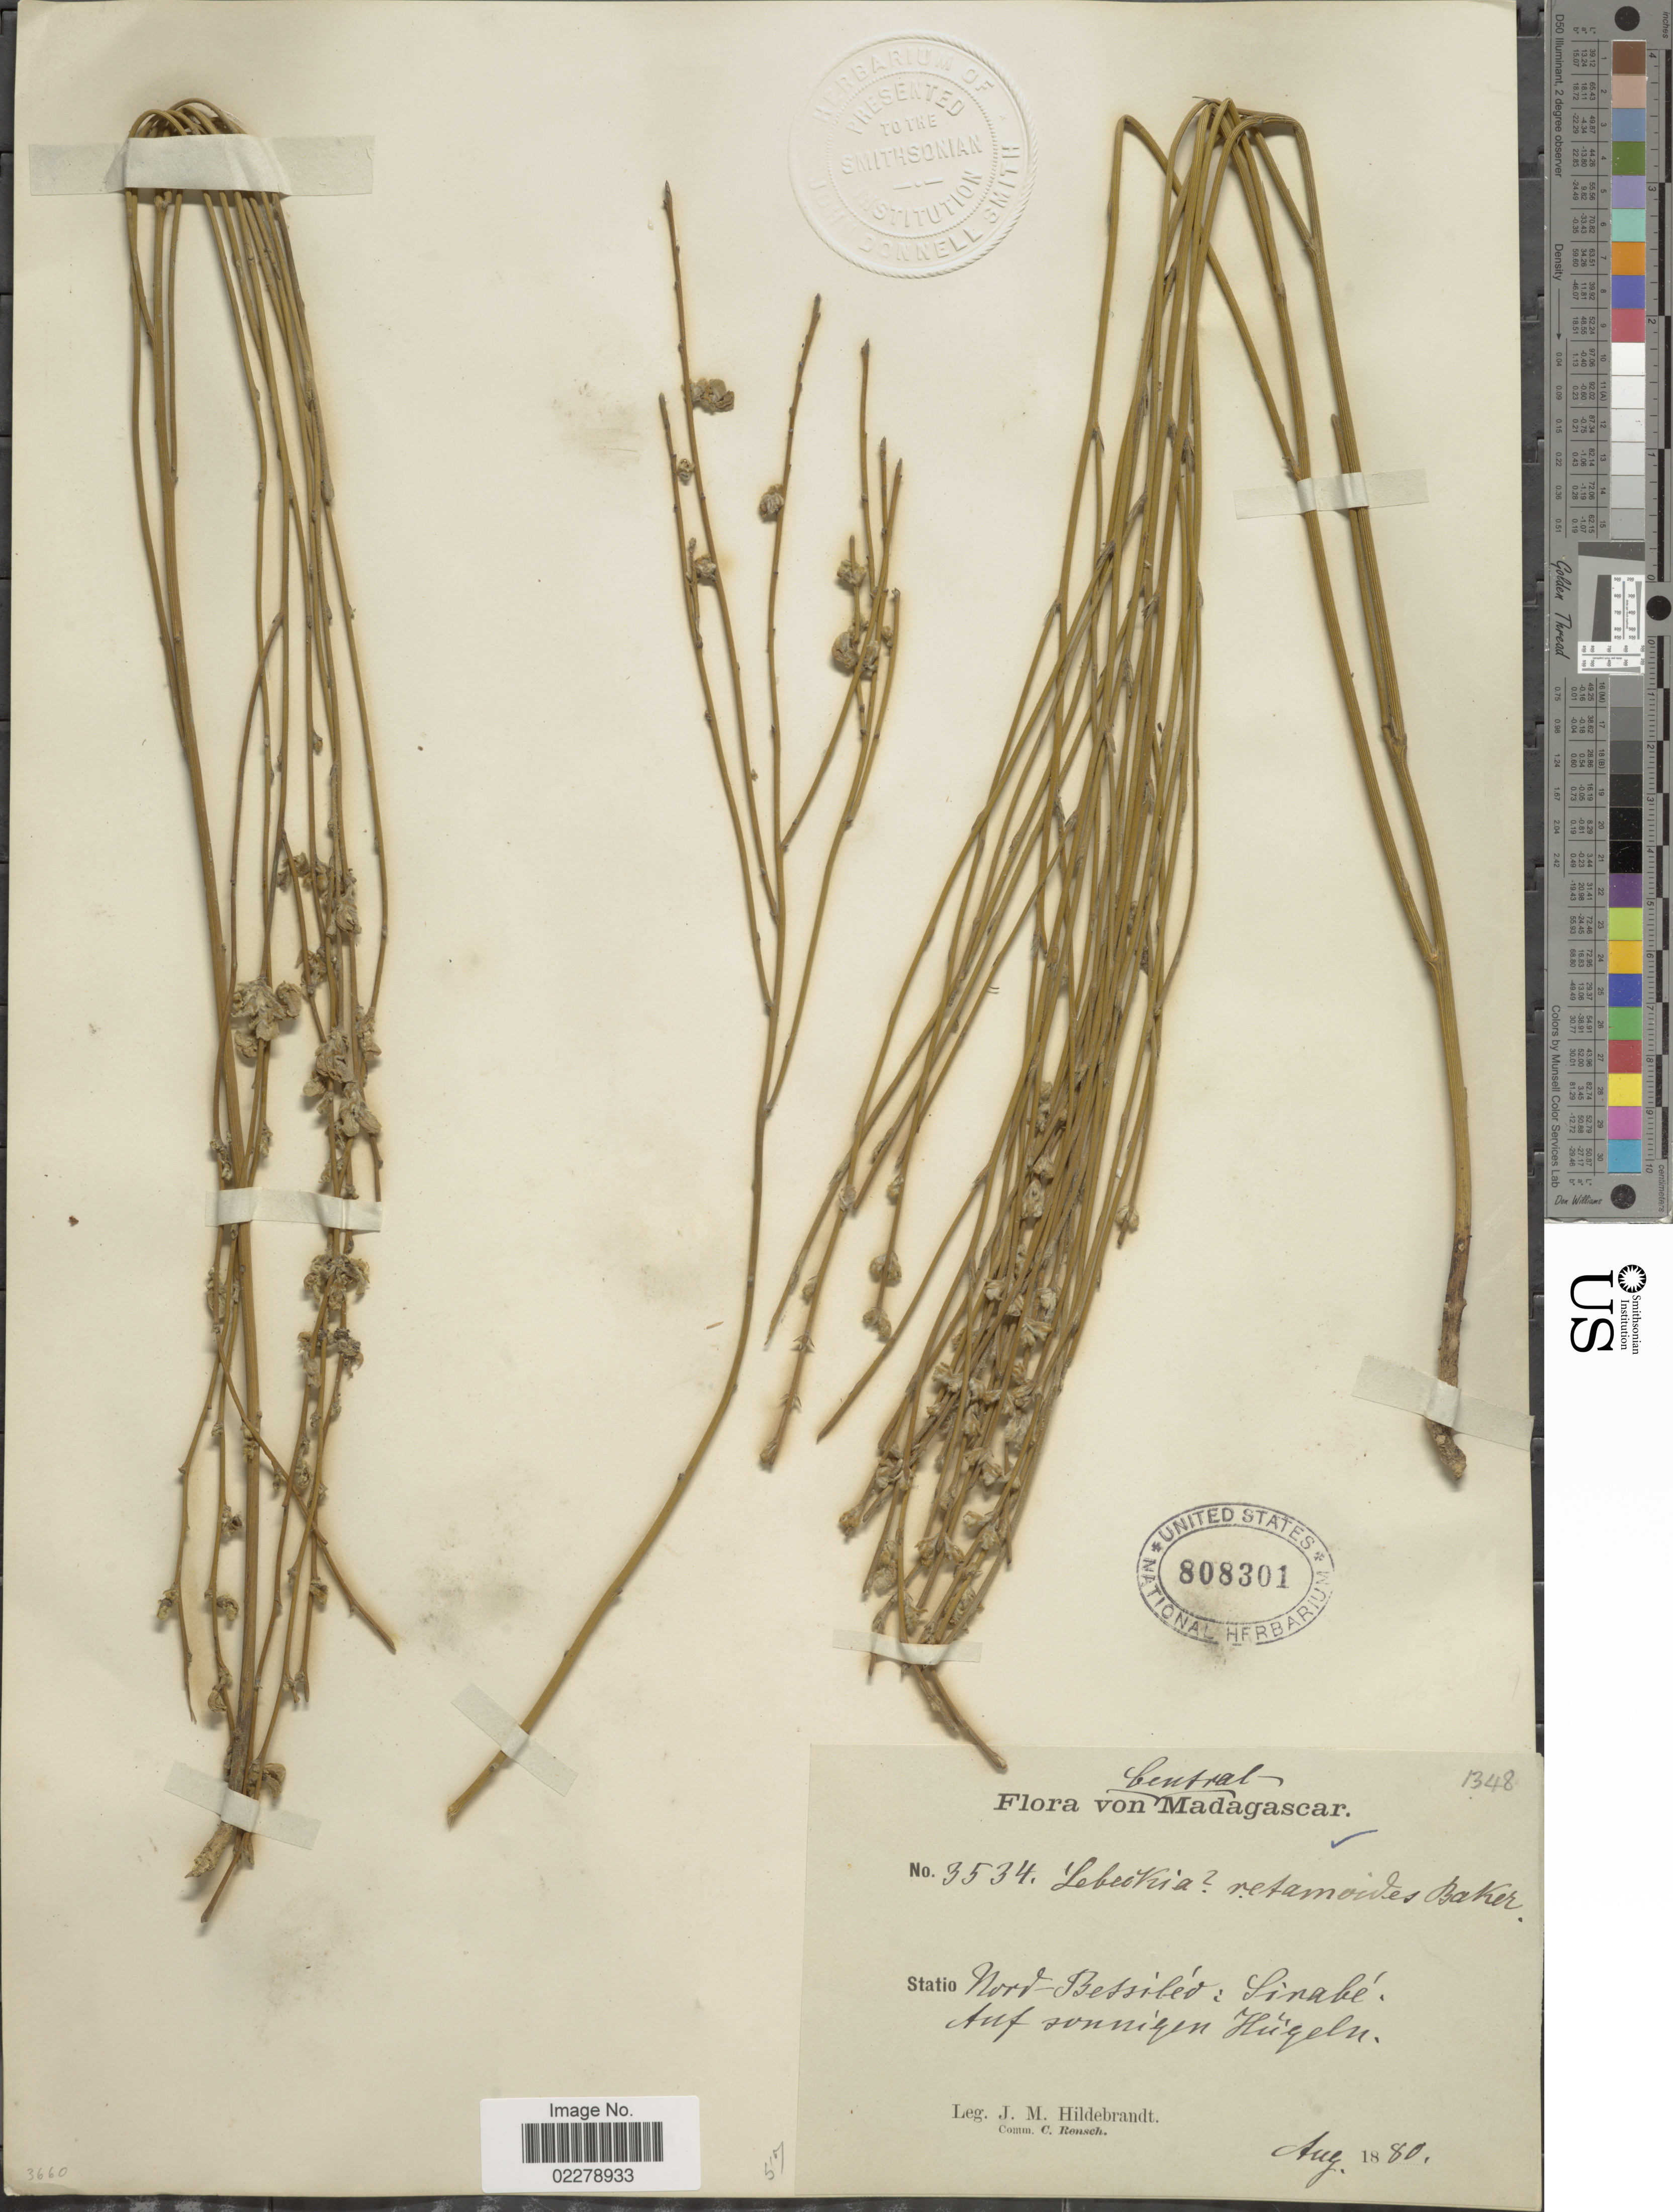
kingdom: Plantae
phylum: Tracheophyta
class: Magnoliopsida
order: Fabales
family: Fabaceae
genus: Lebeckia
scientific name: Lebeckia retamoides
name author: Baker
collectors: J. Hildebrandt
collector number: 3534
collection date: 1880-08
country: Madagascar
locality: Central Madagascar. Statio Nord Betsileo: Sinabe. Auf sonnigen Hügeln.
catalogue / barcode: US 808301